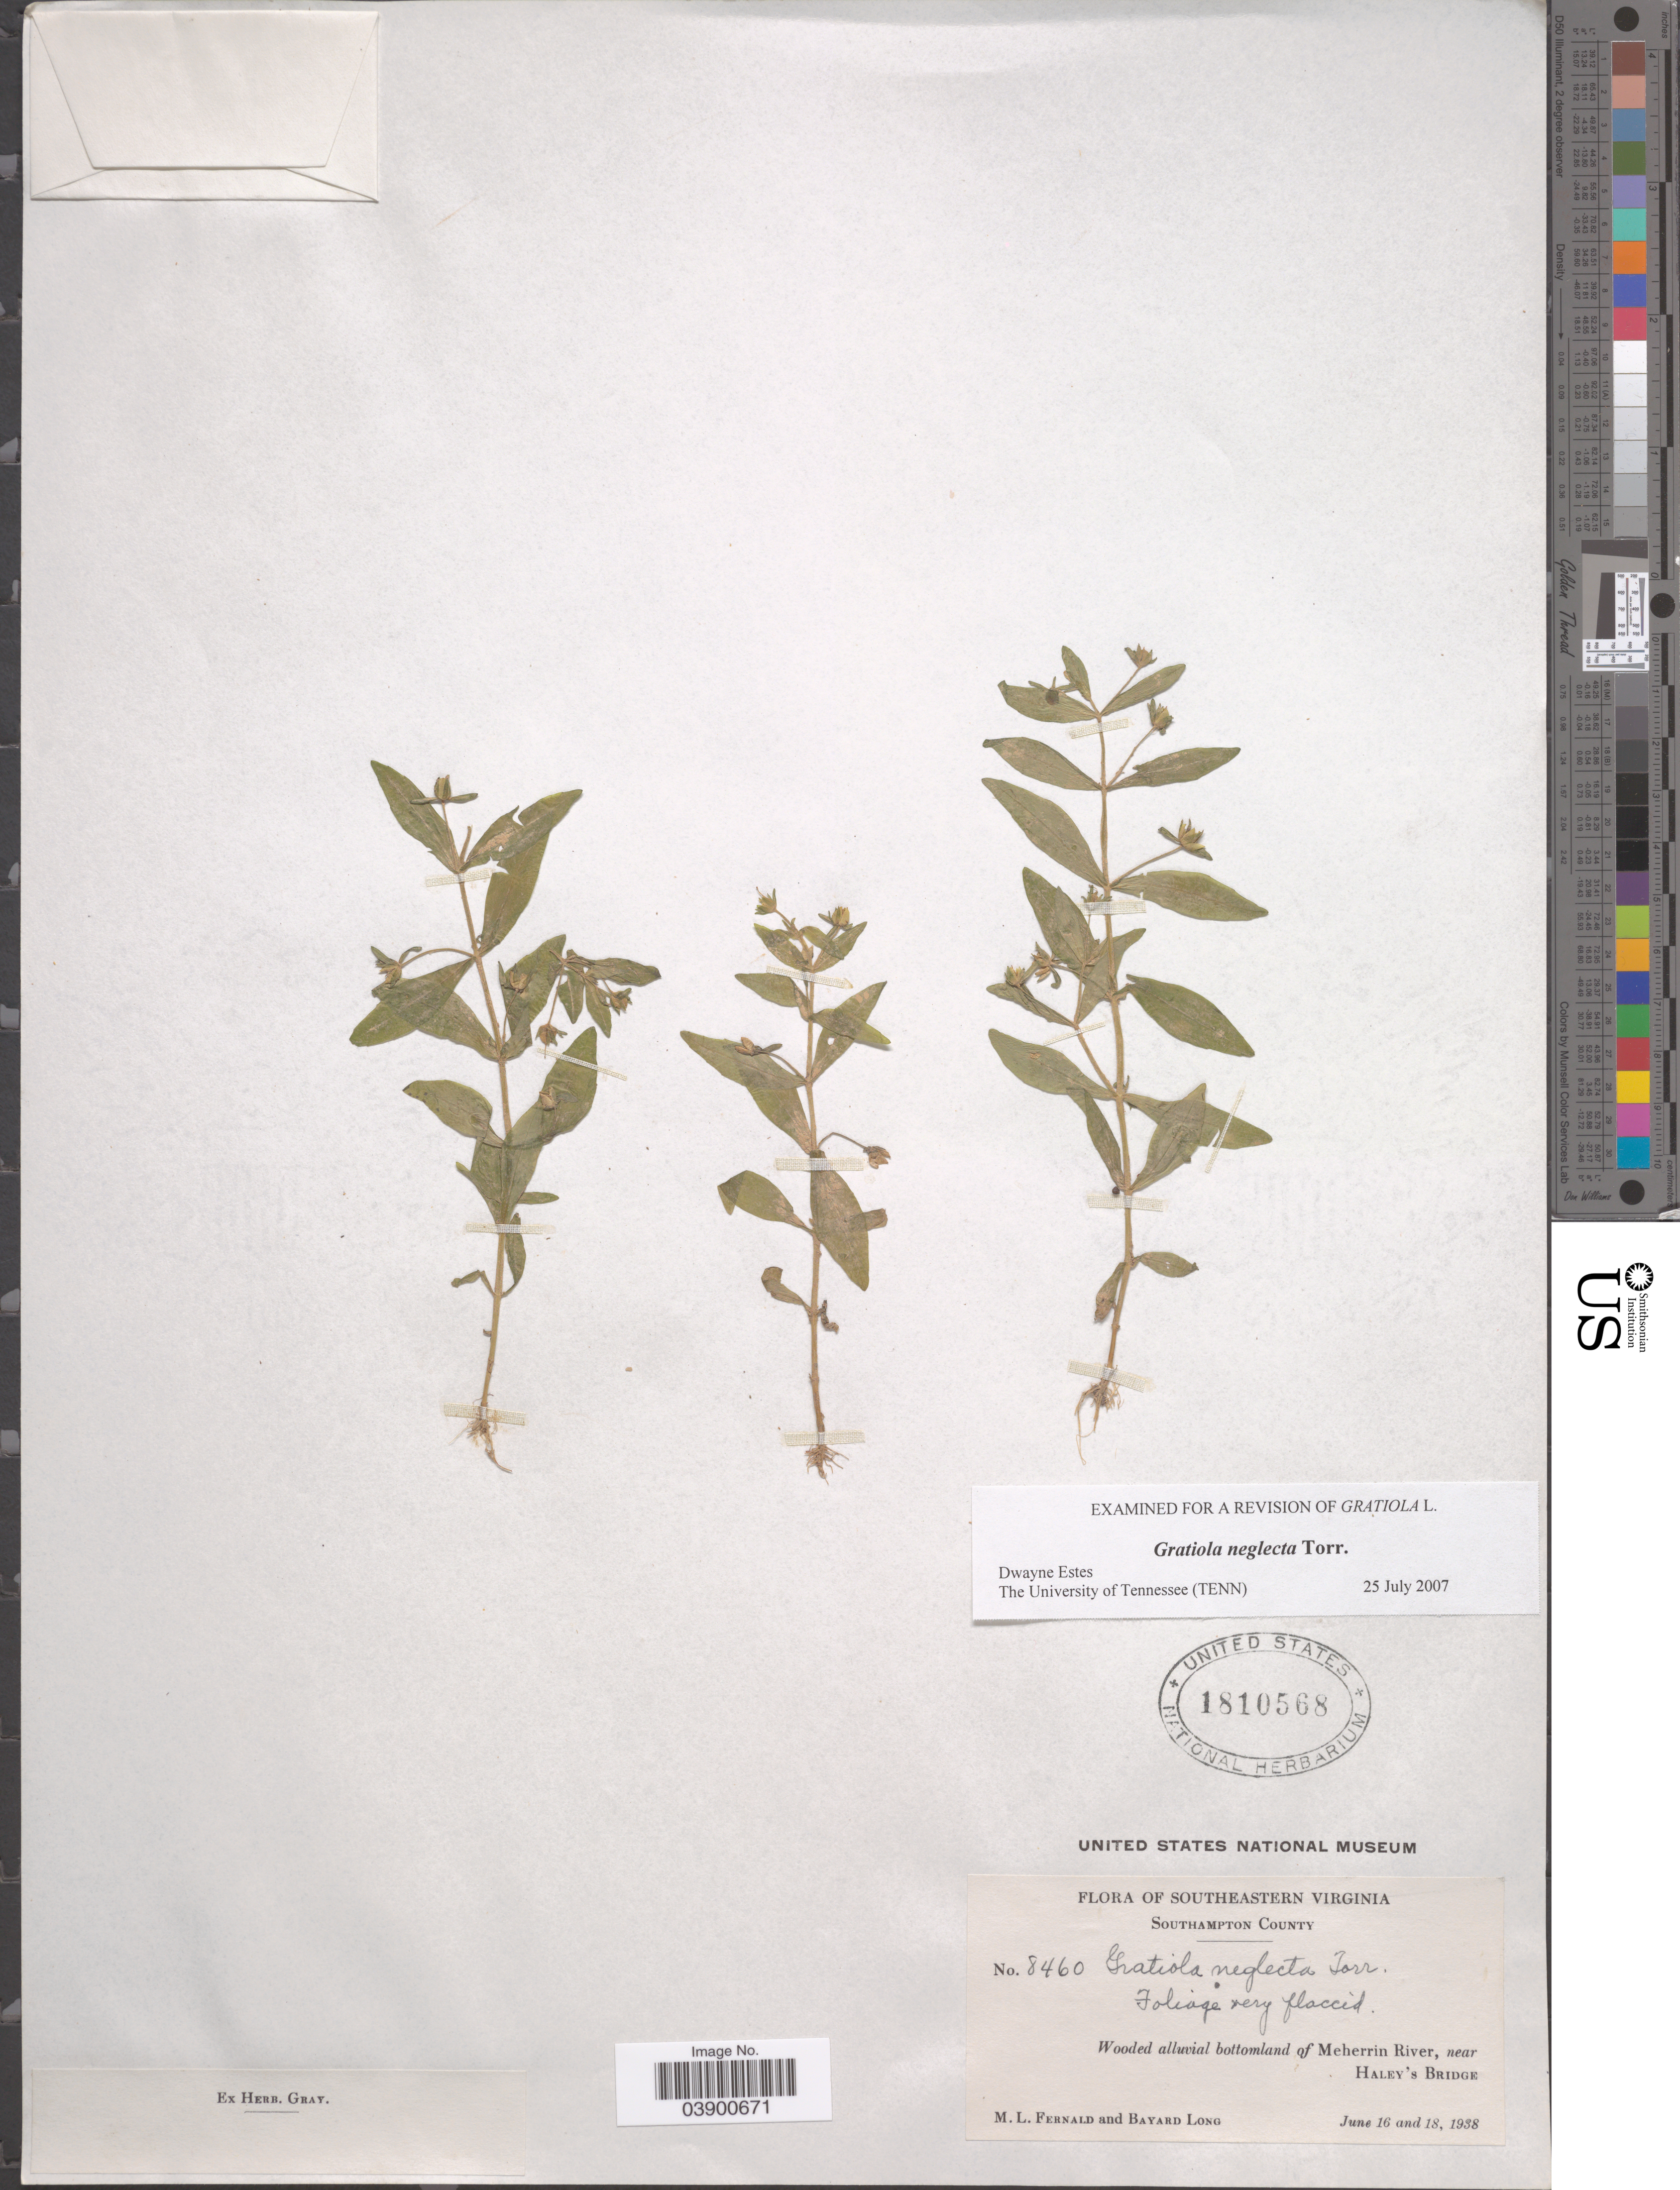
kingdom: Plantae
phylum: Tracheophyta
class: Magnoliopsida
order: Lamiales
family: Plantaginaceae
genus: Gratiola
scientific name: Gratiola neglecta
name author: Torr.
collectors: M. L. Fernald & B. Long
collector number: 8460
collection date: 1938-06-16/1938-06-18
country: United States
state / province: Virginia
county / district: Southampton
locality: Southeastern Virginia. Southampton County. Meherrin River, near Haley's Bridge.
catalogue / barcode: US 1810568